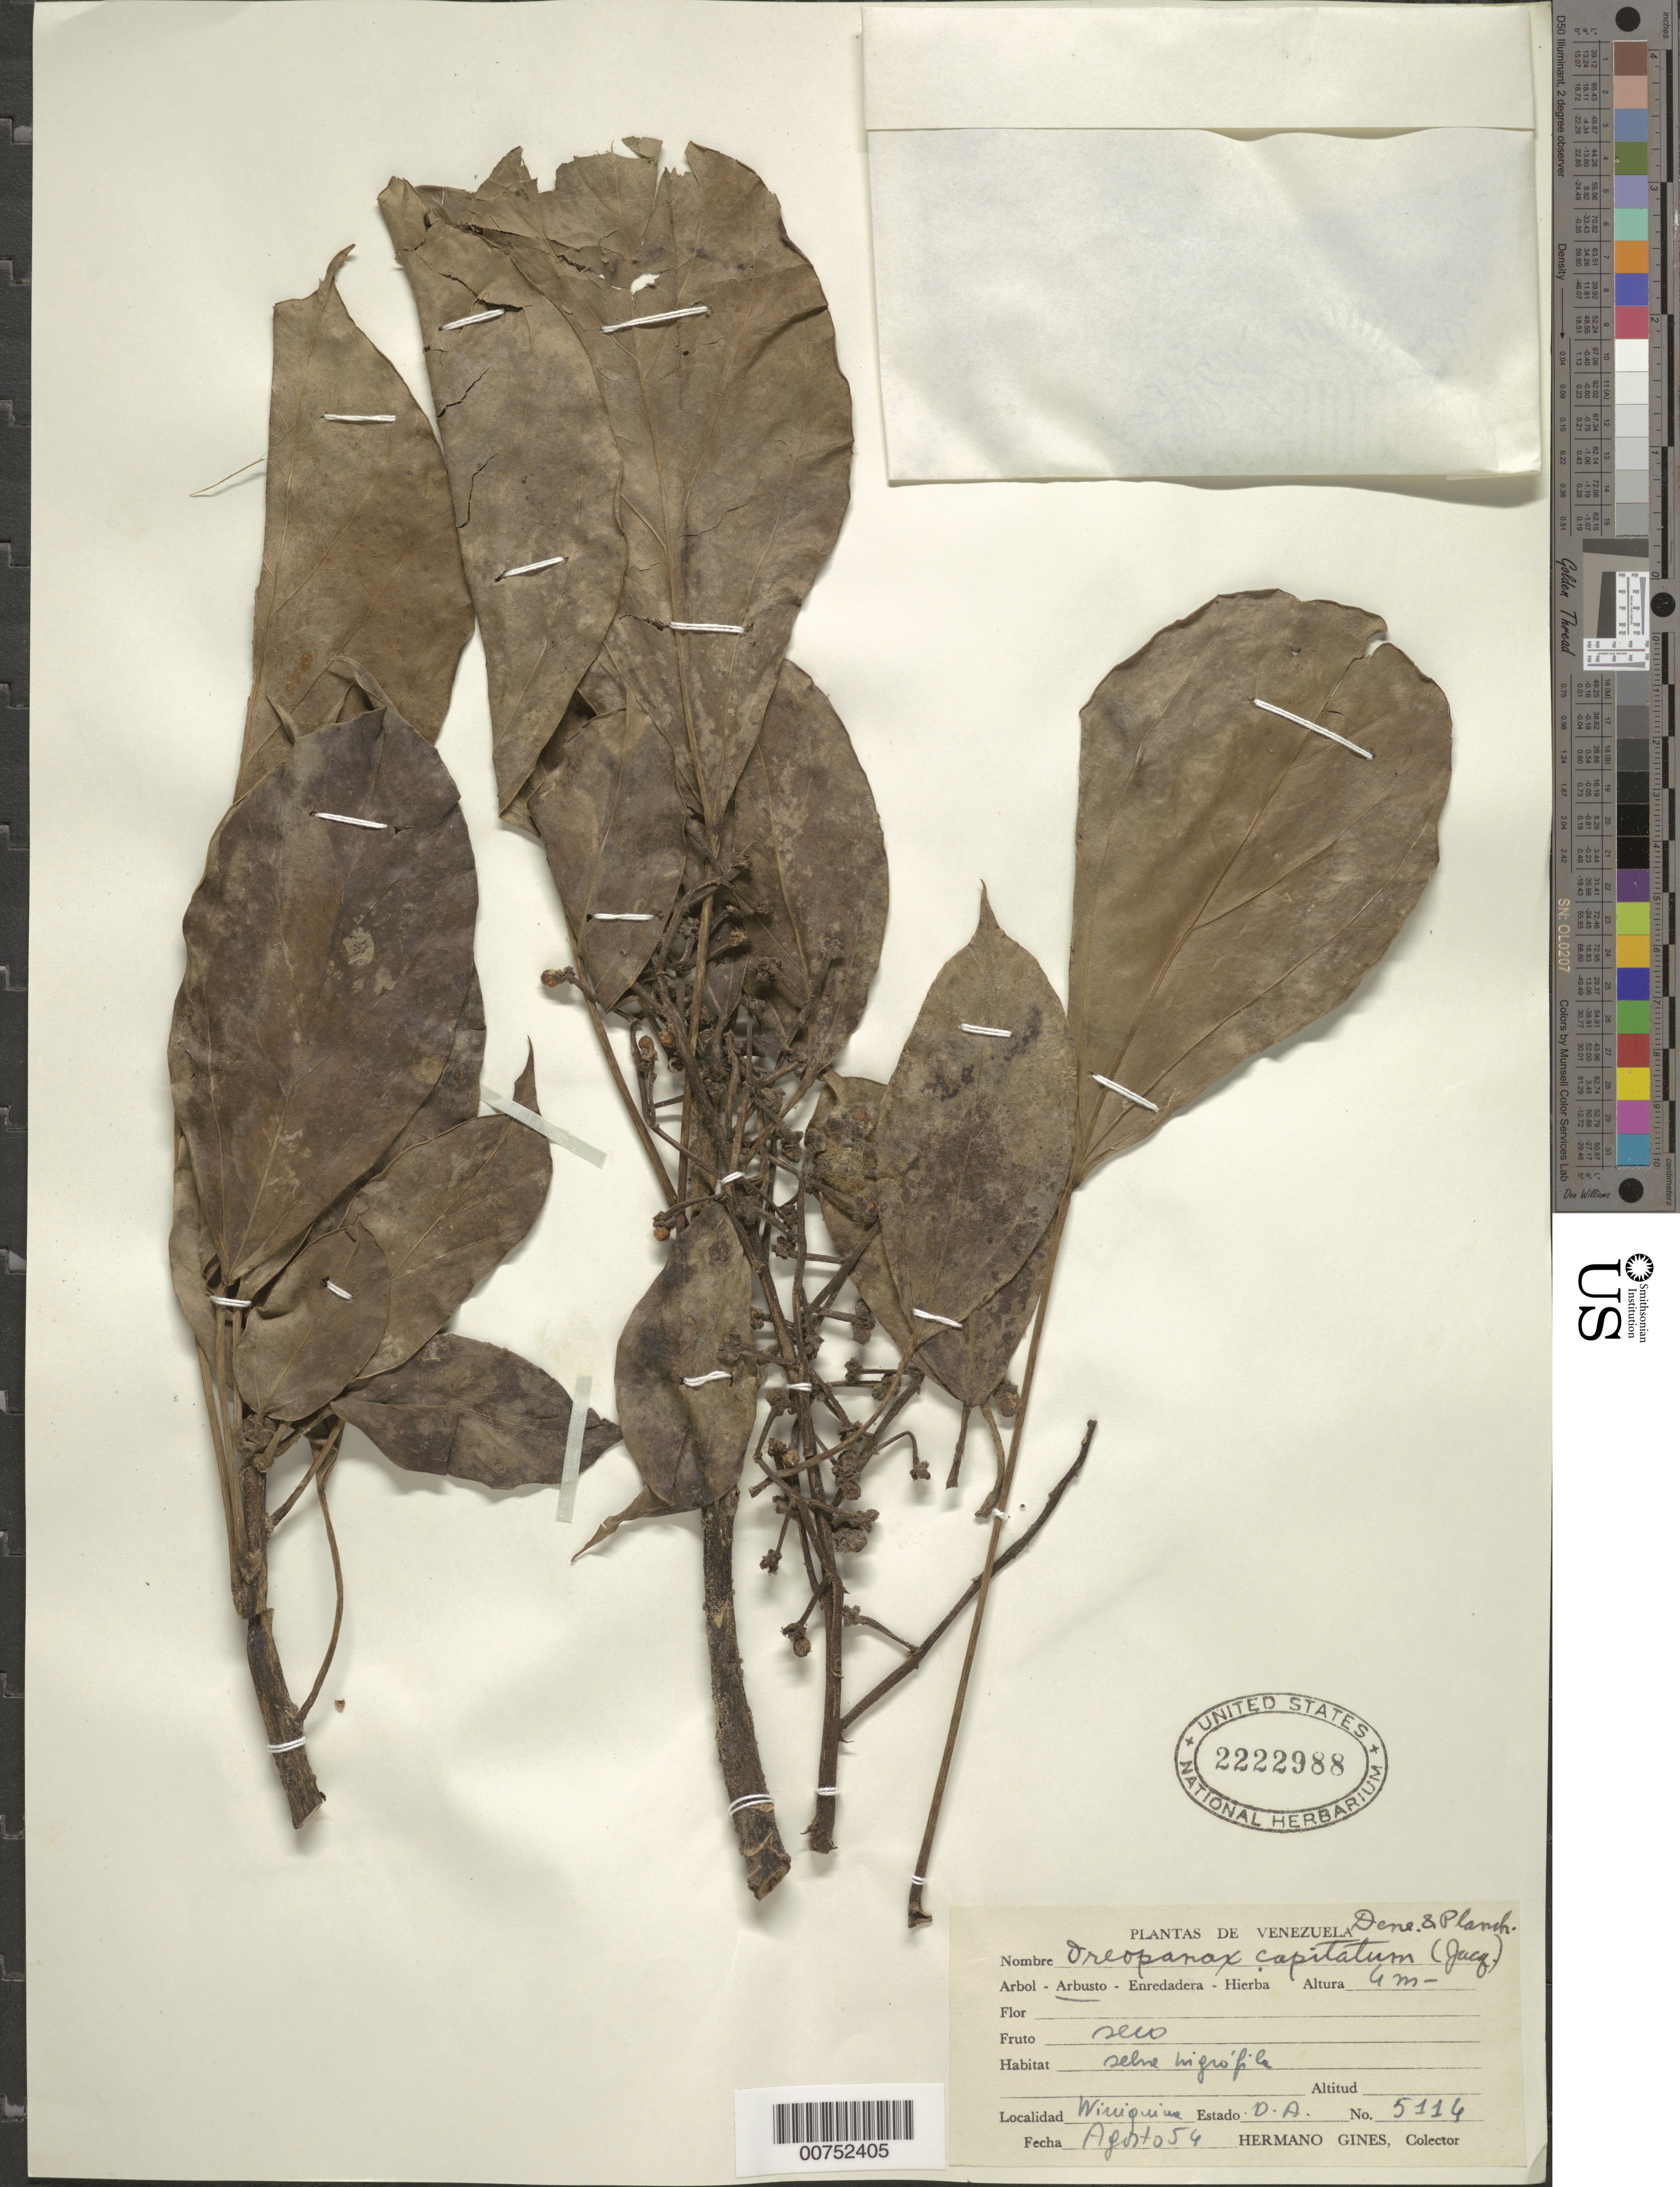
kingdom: Plantae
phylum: Tracheophyta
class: Magnoliopsida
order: Apiales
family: Araliaceae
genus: Oreopanax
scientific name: Oreopanax capitatus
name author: (Jacq.) Decne. & Planch.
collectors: H. Gines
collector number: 5114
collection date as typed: Aug-54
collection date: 1954-08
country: Venezuela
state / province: Delta Amacuro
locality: C. Wiuiquina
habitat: Selva higrofila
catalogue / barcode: US 2222988